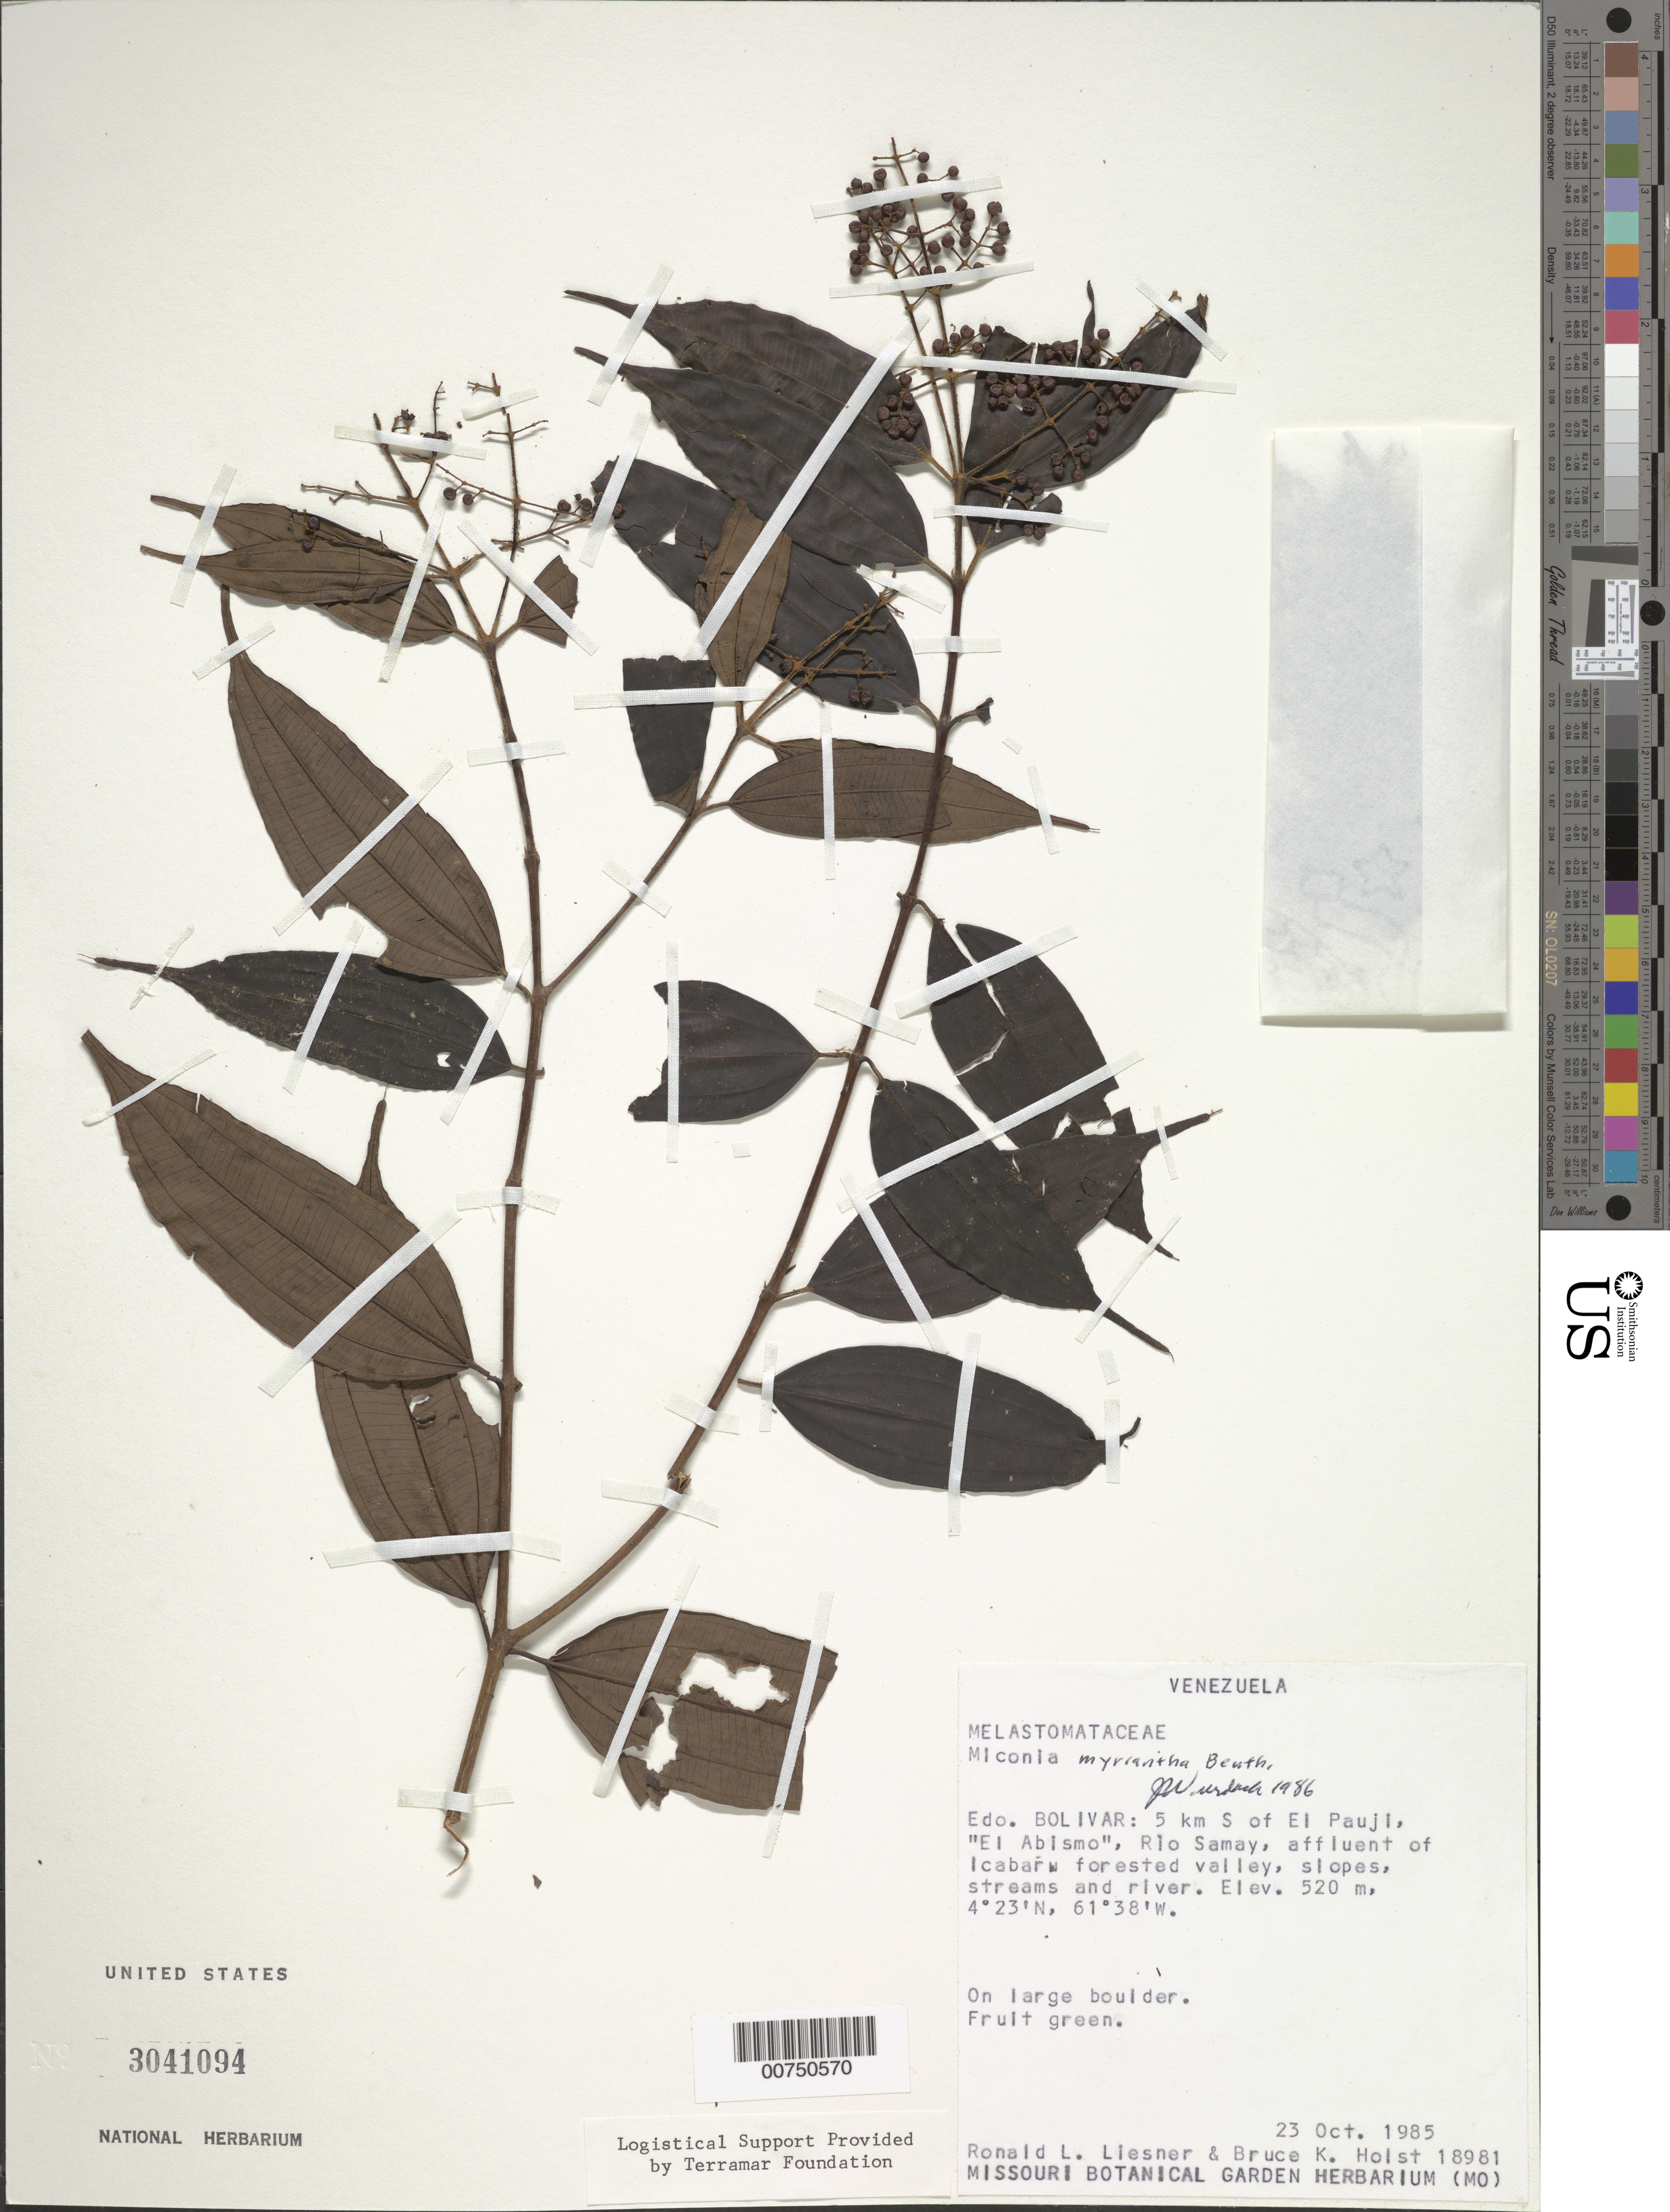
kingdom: Plantae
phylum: Tracheophyta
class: Magnoliopsida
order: Myrtales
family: Melastomataceae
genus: Miconia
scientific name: Miconia myriantha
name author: Benth.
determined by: Wurdack, John J., (US), US (UNITED STATES)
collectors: R. L. Liesner & B. Holst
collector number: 18981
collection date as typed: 23-Oct-85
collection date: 1985-10-23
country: Venezuela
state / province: Bolívar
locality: El Pauji, 5 km S of, "El Abismo", Río Samay, affluent of Icabarú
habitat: Forested valley, slopes, streams and river; on large boulder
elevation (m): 520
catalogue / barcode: US 3041094